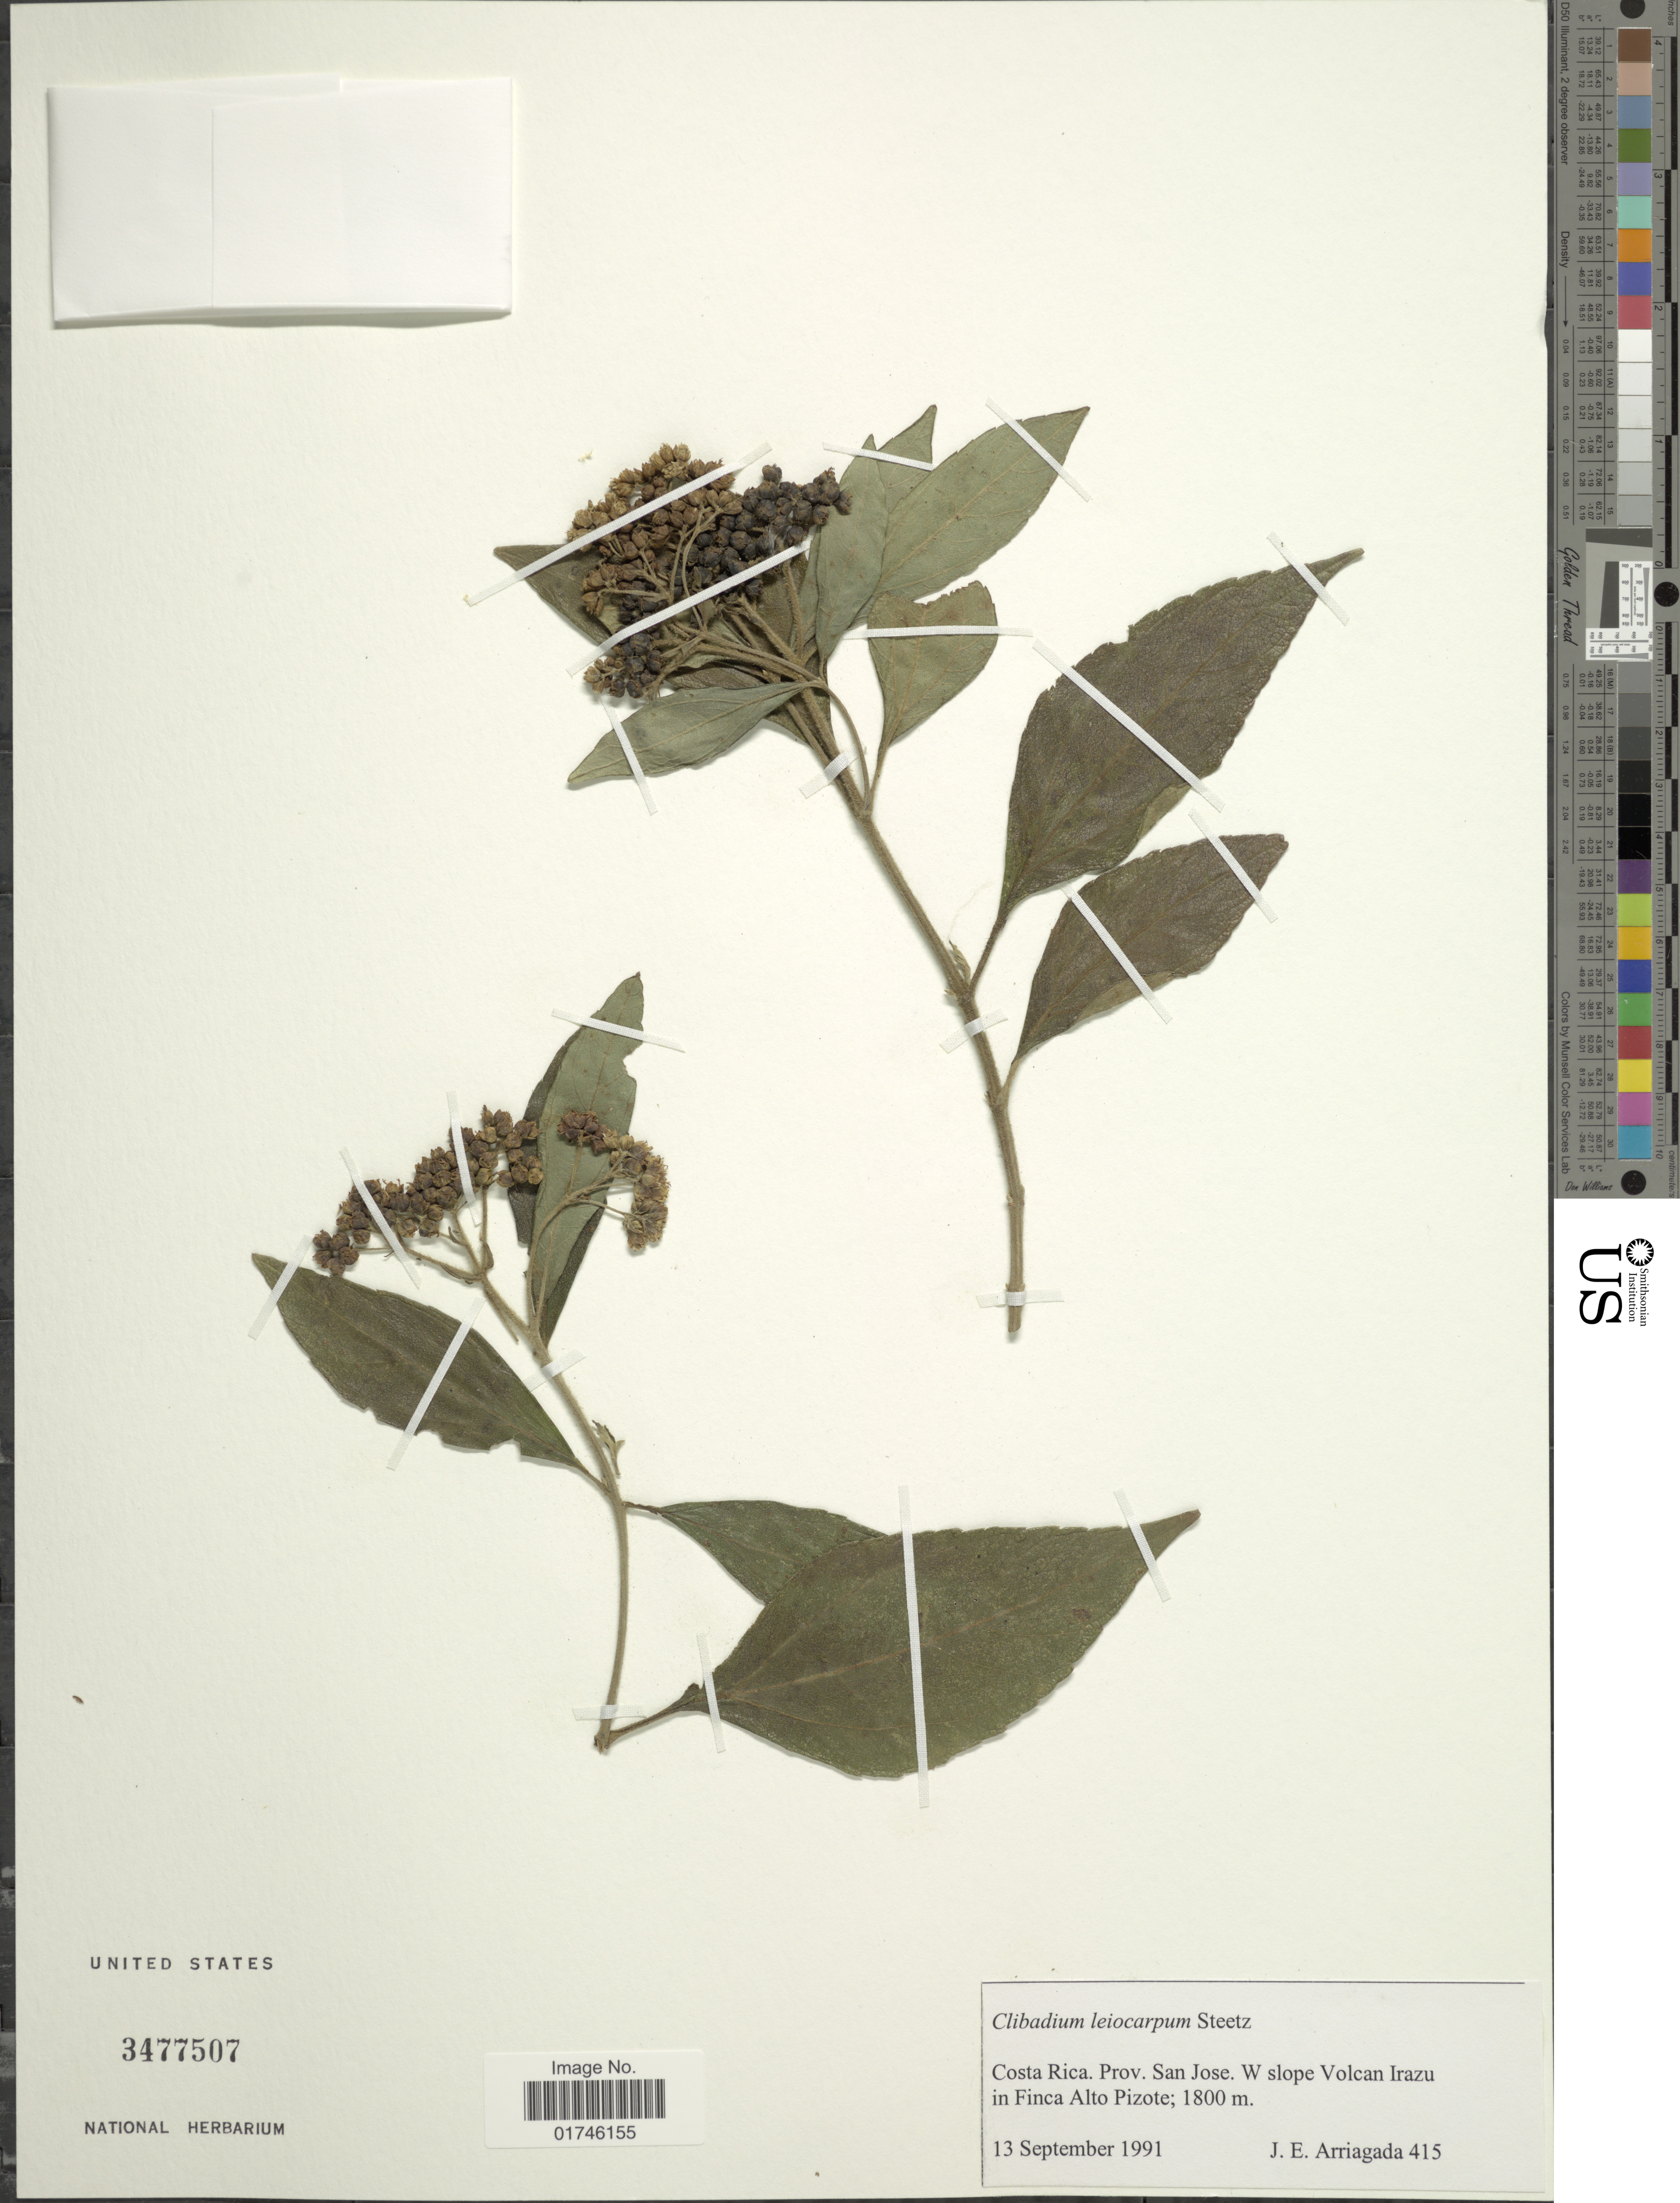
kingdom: Plantae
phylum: Tracheophyta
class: Magnoliopsida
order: Asterales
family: Asteraceae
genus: Clibadium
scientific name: Clibadium leiocarpum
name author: Steetz in Seem.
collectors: J. Arriagada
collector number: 415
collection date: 1991-09-13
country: Costa Rica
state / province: San José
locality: Costa Rica Prov. San Jose.W slope Volcan Irazu in Finca Alto Pizote.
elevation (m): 1800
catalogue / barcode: US 3477507